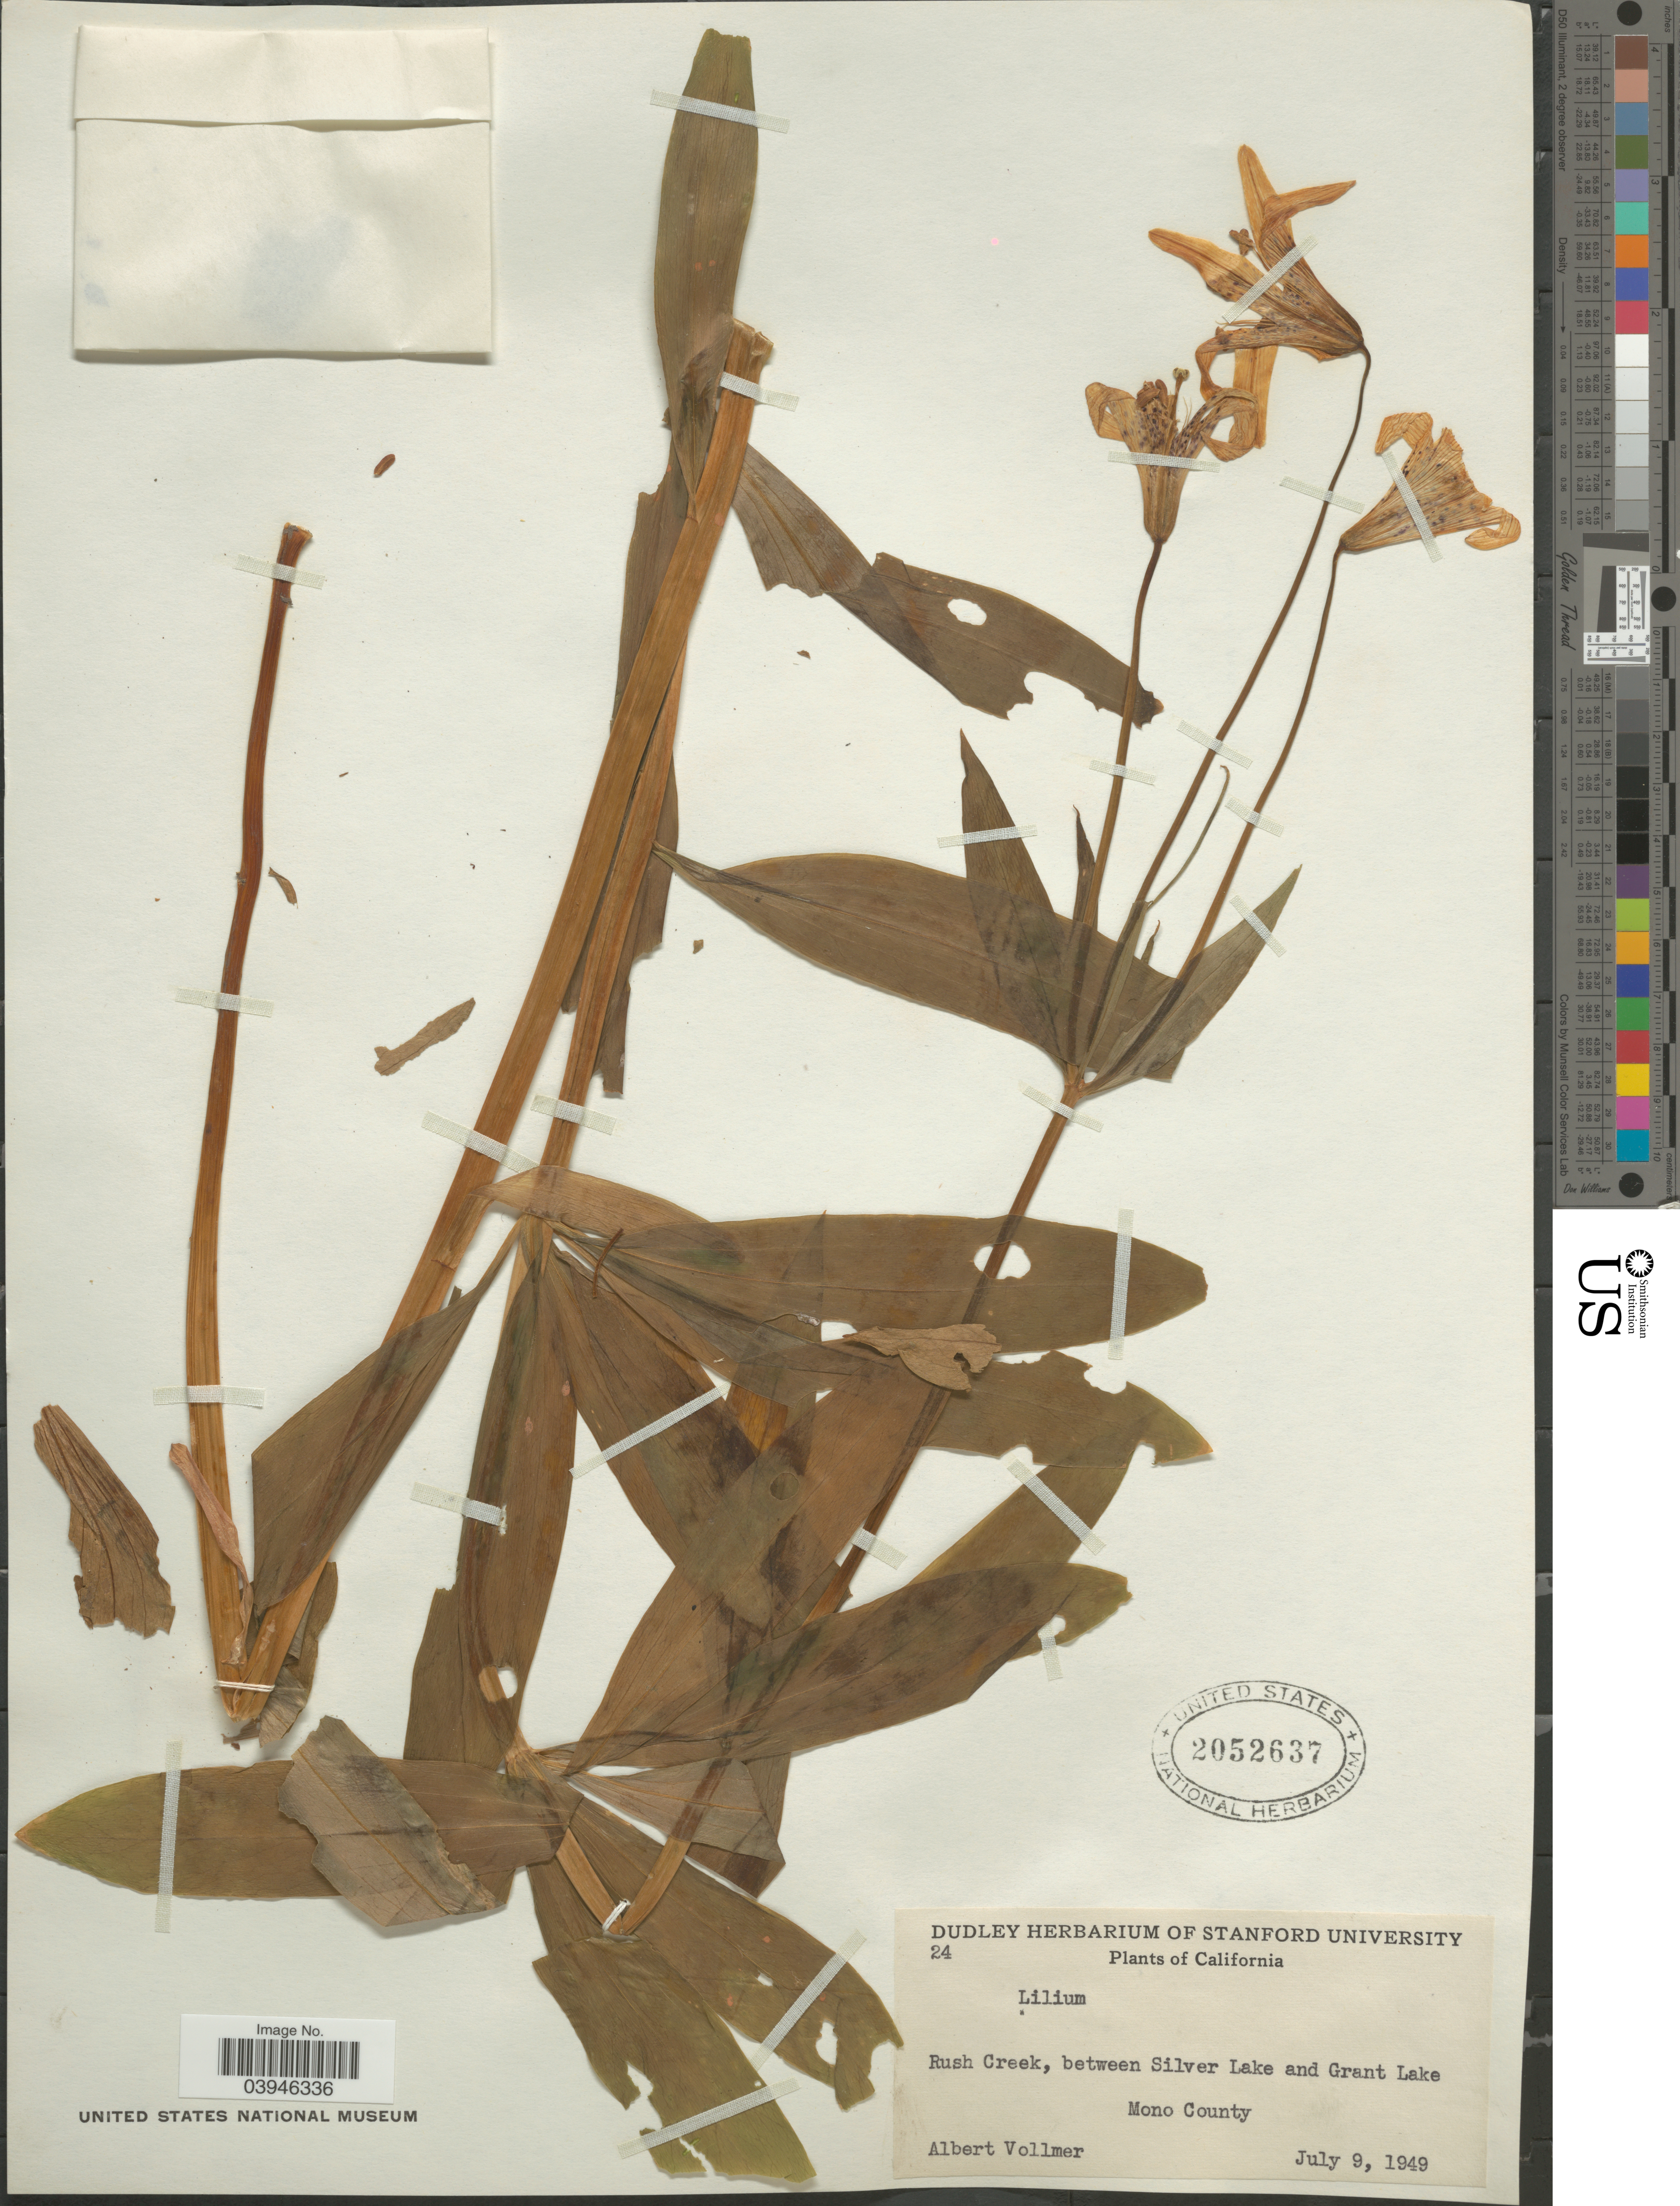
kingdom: Plantae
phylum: Tracheophyta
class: Liliopsida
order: Liliales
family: Liliaceae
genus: Lilium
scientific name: Lilium sp.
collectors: A. Vollmer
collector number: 24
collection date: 1949-07-09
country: United States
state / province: California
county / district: Mono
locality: Rush Creek, between Silver Lake and Grant Lake. Mono County.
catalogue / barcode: US 2052637